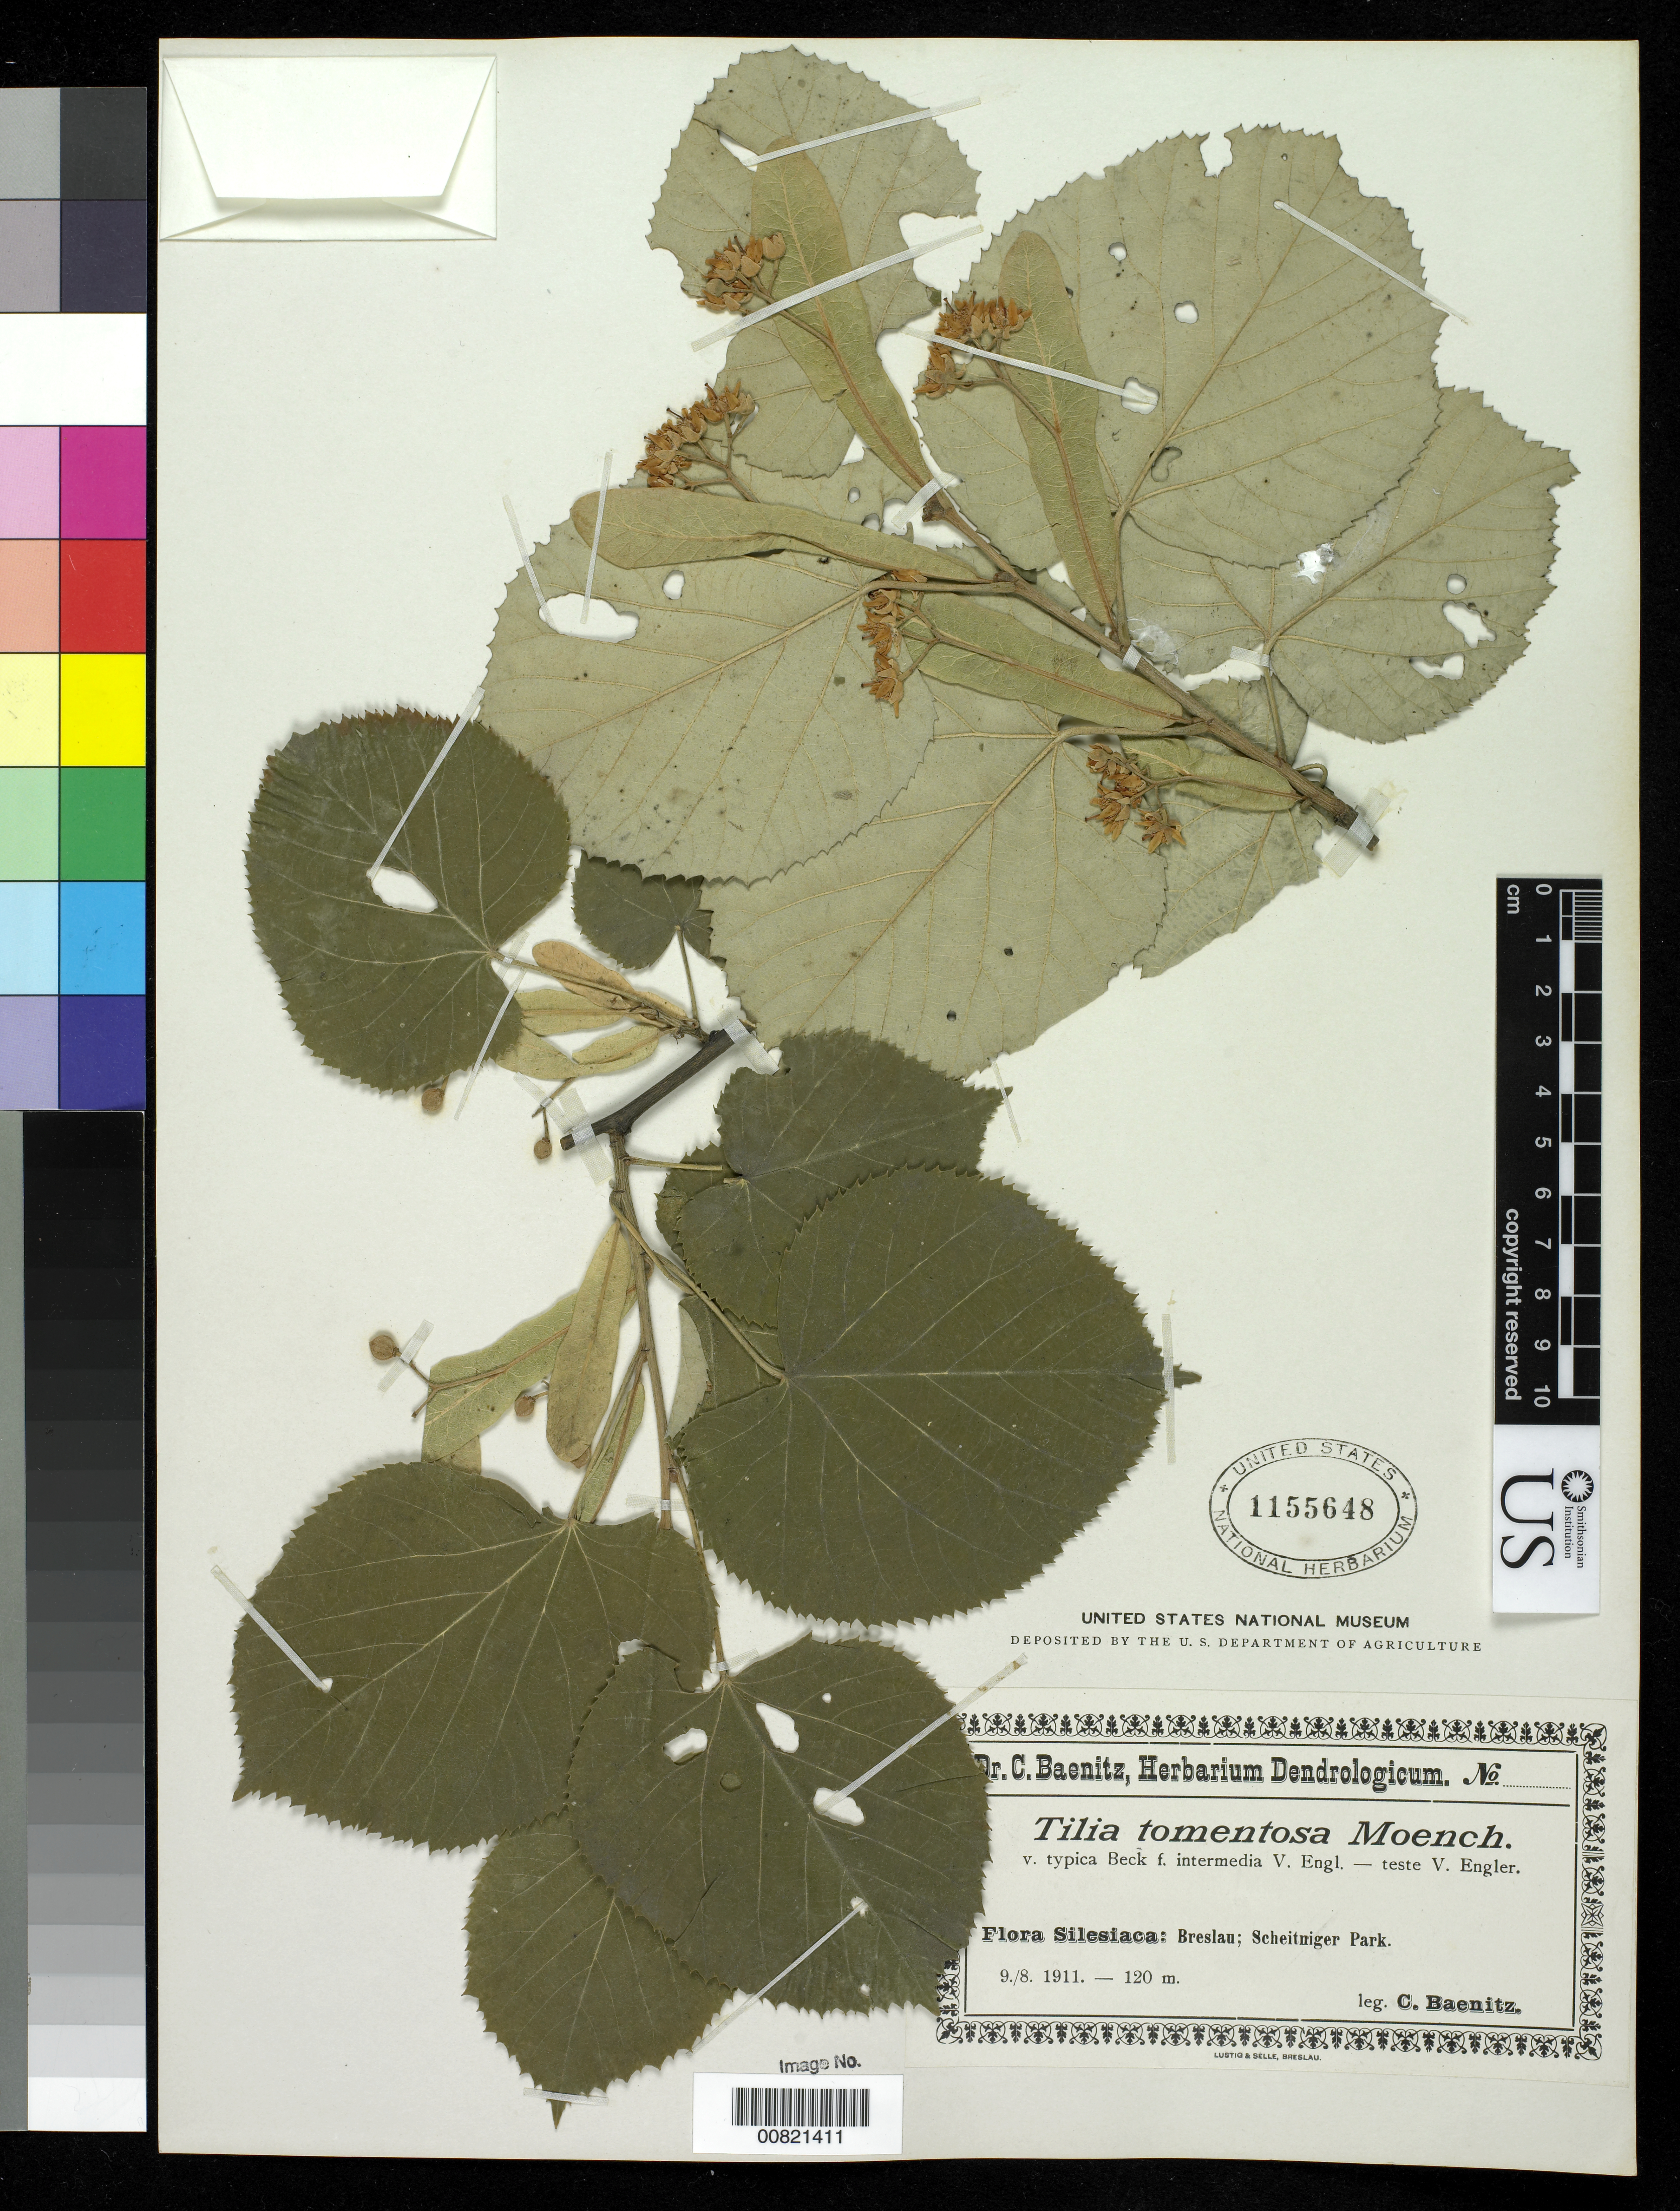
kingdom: Plantae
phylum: Tracheophyta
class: Magnoliopsida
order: Malvales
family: Malvaceae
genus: Tilia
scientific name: Tilia tomentosa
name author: Moench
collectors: C. G. Baenitz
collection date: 1911-08-09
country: Germany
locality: Scheitniger Park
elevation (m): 120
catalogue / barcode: US 1155648